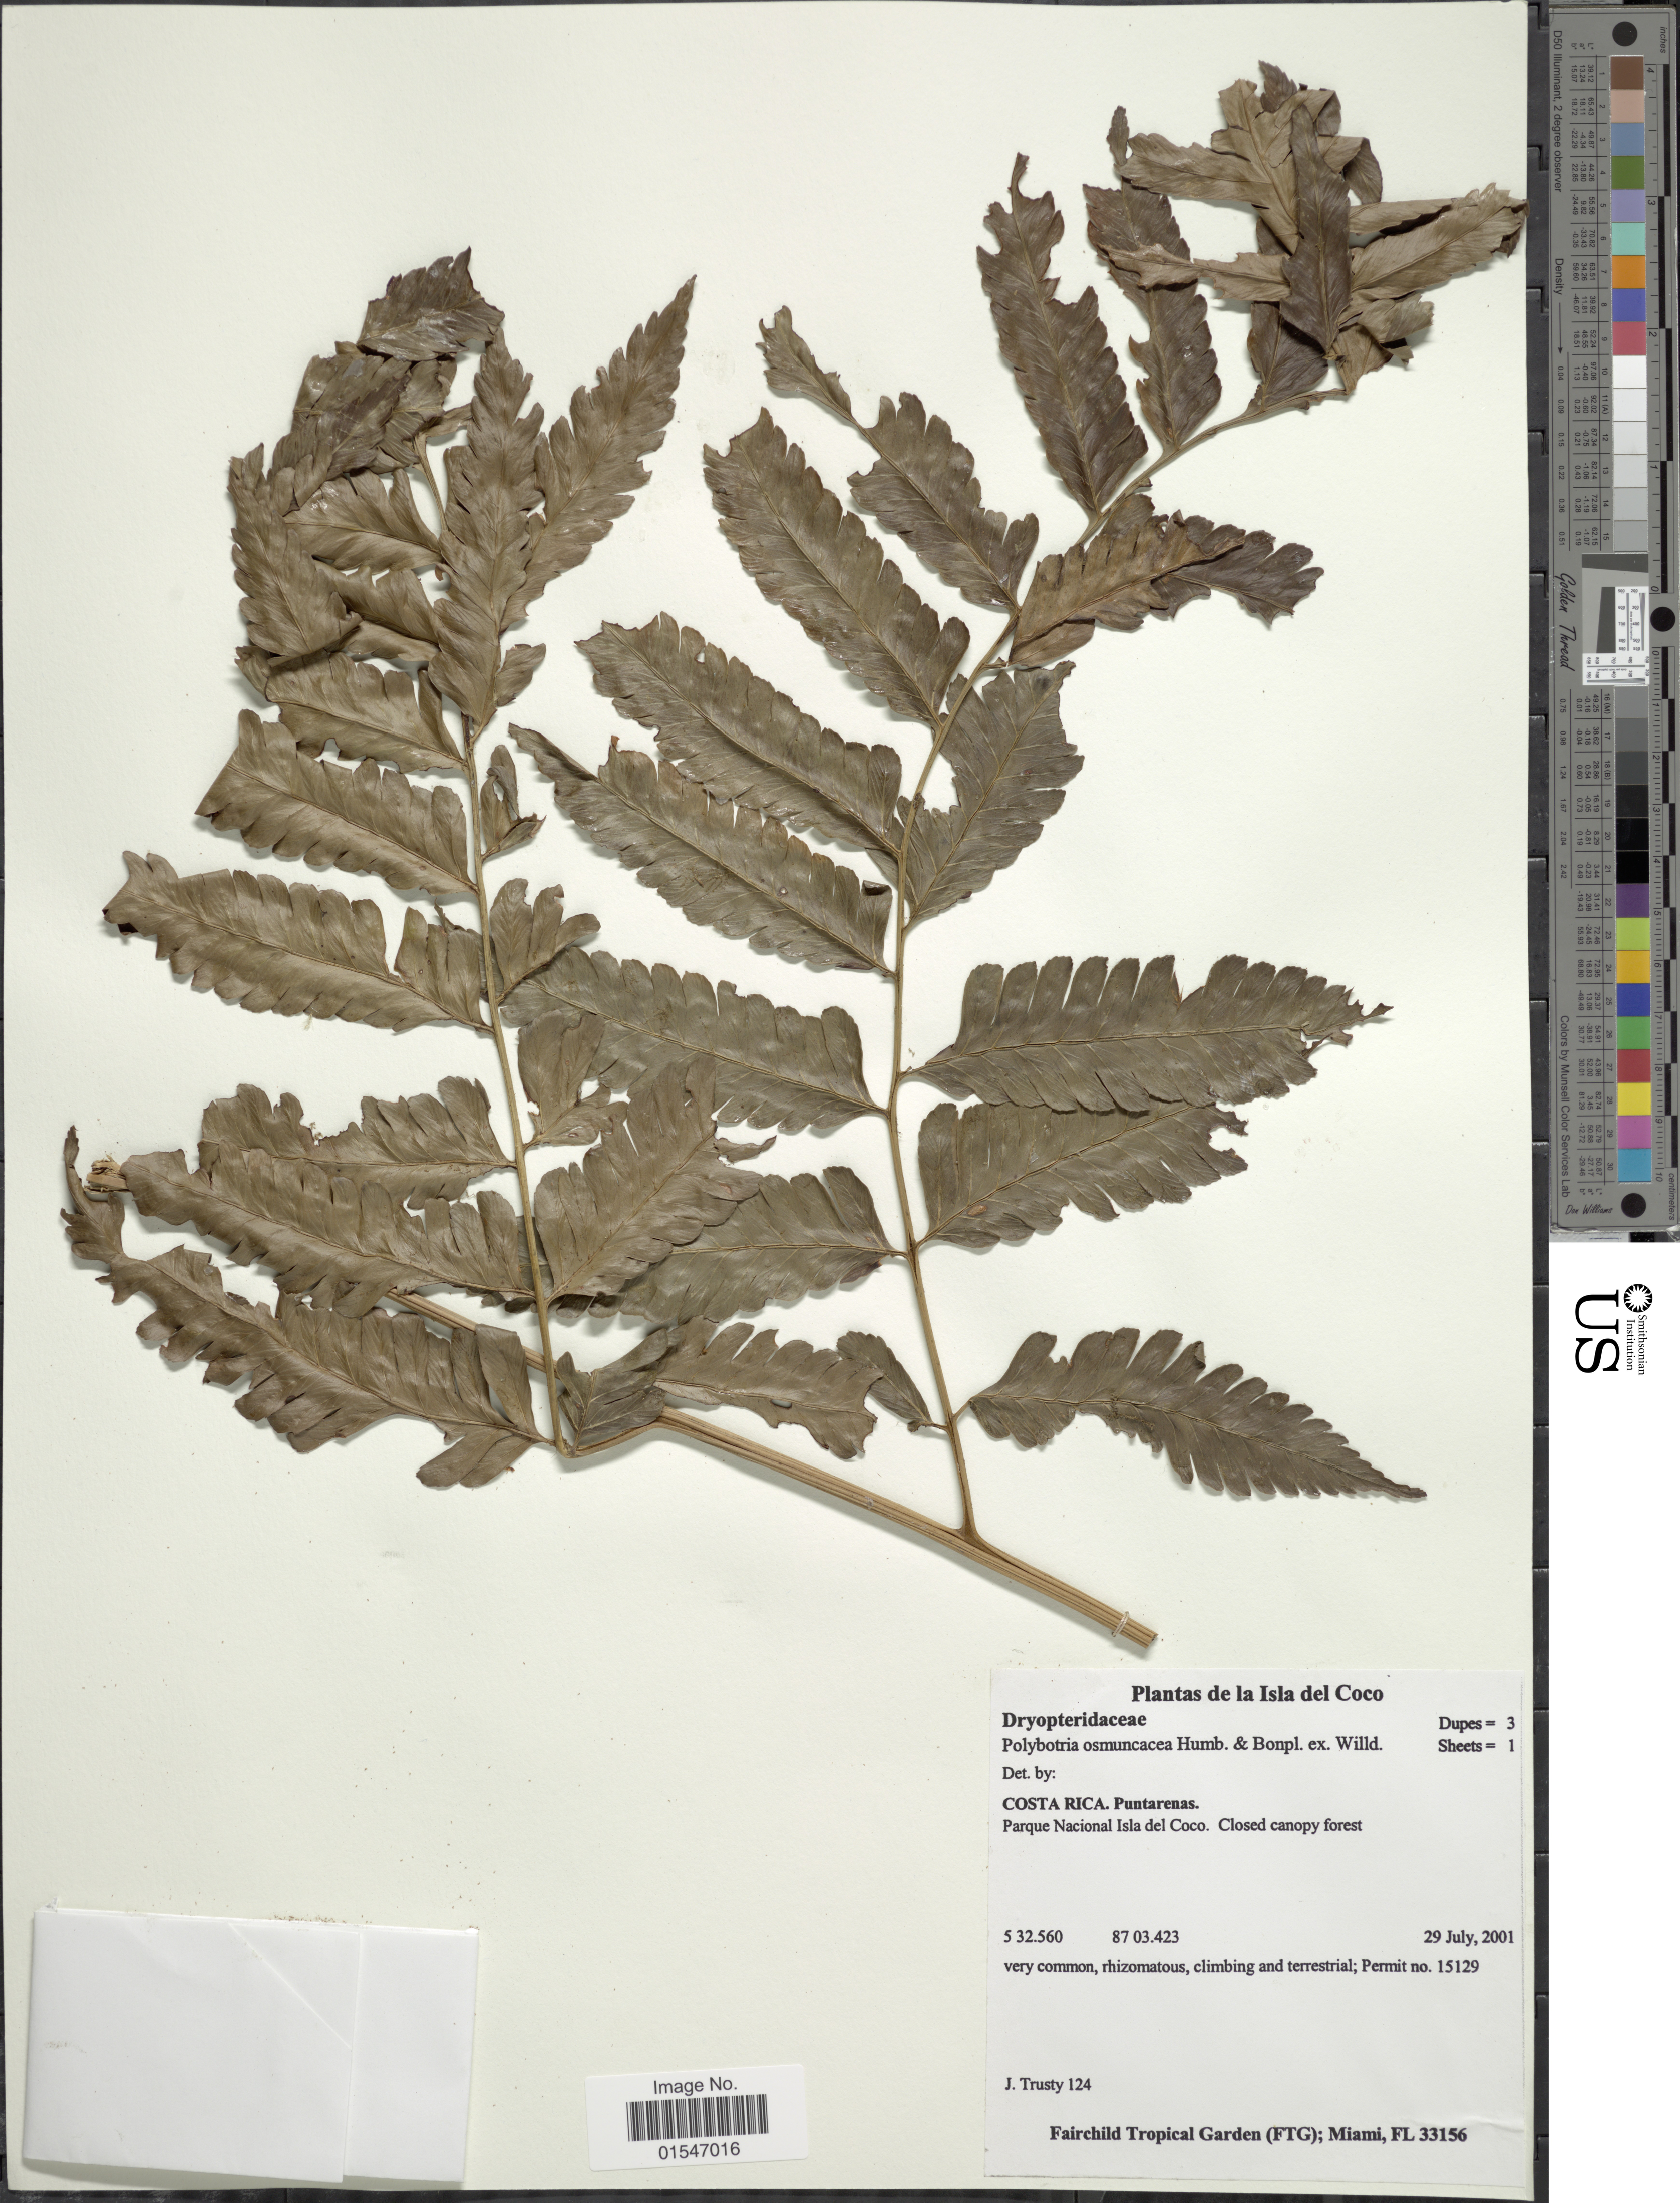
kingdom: Plantae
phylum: Tracheophyta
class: Polypodiopsida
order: Polypodiales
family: Dryopteridaceae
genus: Polybotrya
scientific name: Polybotrya osmundacea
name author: Humb. & Bonpl. ex Willd.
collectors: J. Trusty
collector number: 124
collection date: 2001-07-29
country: Costa Rica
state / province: Puntarenas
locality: Isla del Coco, Costa Rica. Puntarenas. Parque Nacional Isla del Coco.